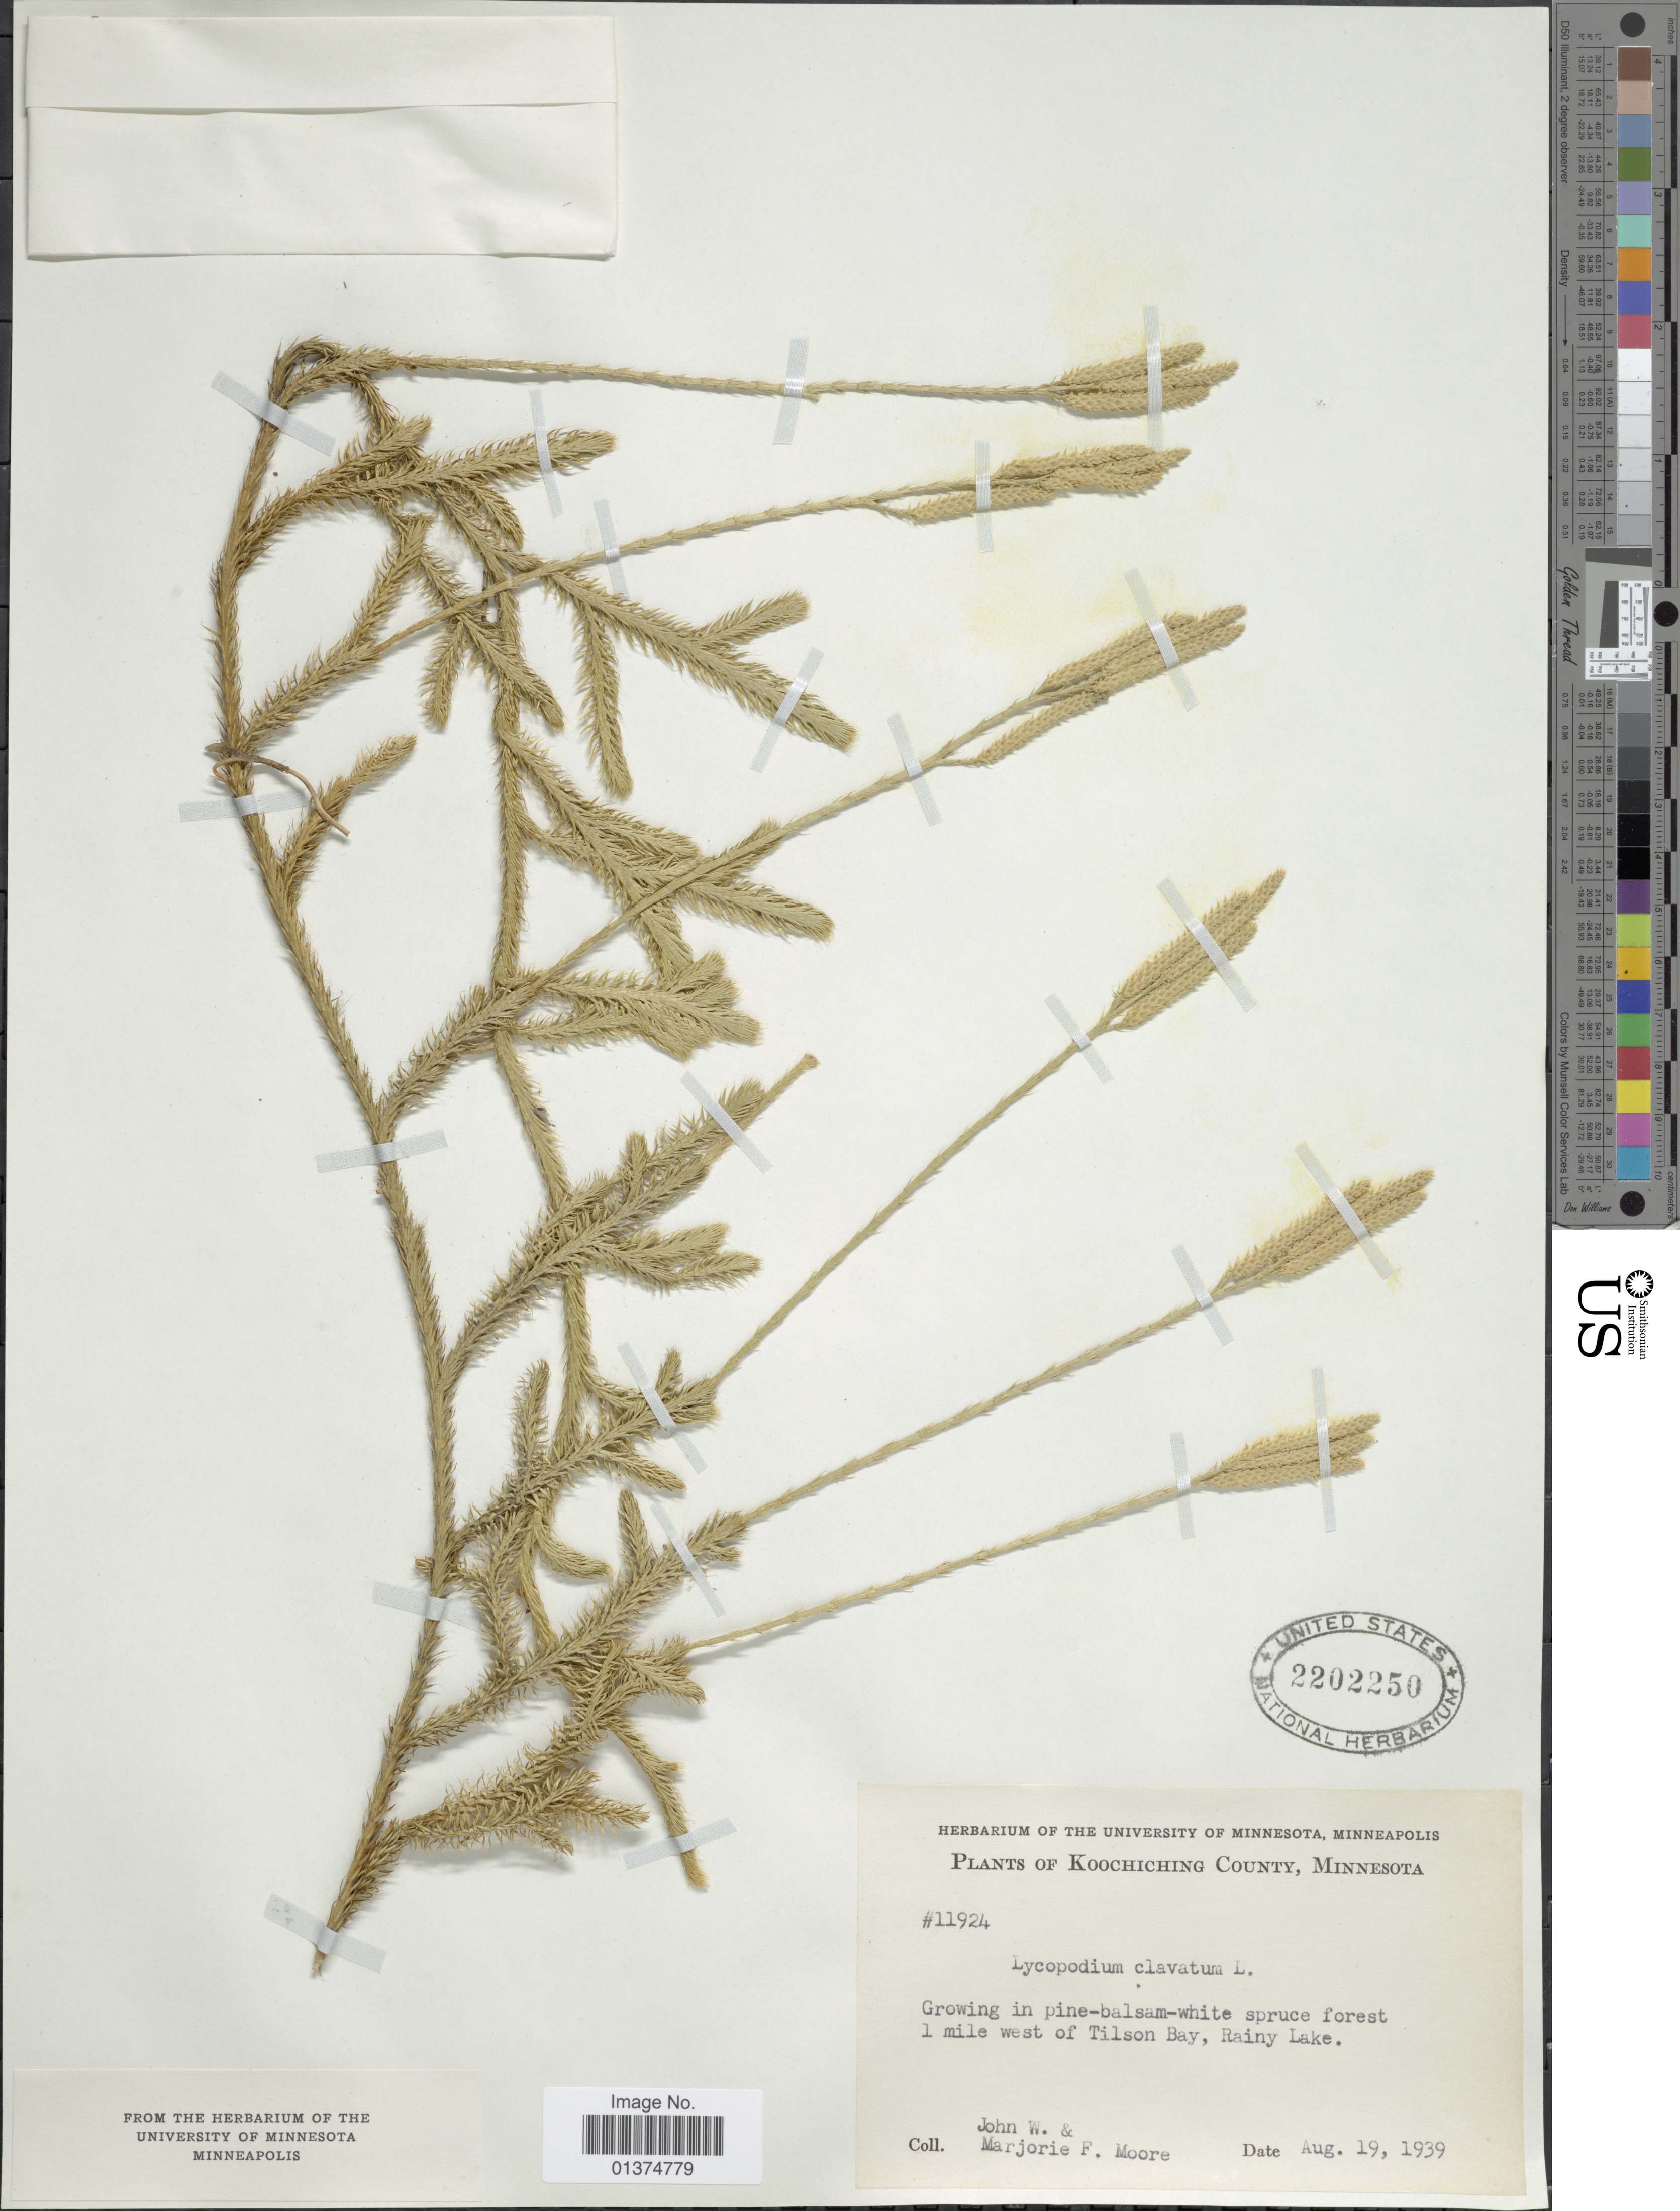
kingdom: Plantae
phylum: Tracheophyta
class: Lycopodiopsida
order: Lycopodiales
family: Lycopodiaceae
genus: Lycopodium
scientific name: Lycopodium clavatum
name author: L.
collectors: J. W. Moore & M. Moore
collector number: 11924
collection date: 1939-08-19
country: United States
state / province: Minnesota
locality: Koochiching County, 1 mile west of Tilson Bay, Rainy Lake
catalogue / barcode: US 2202250